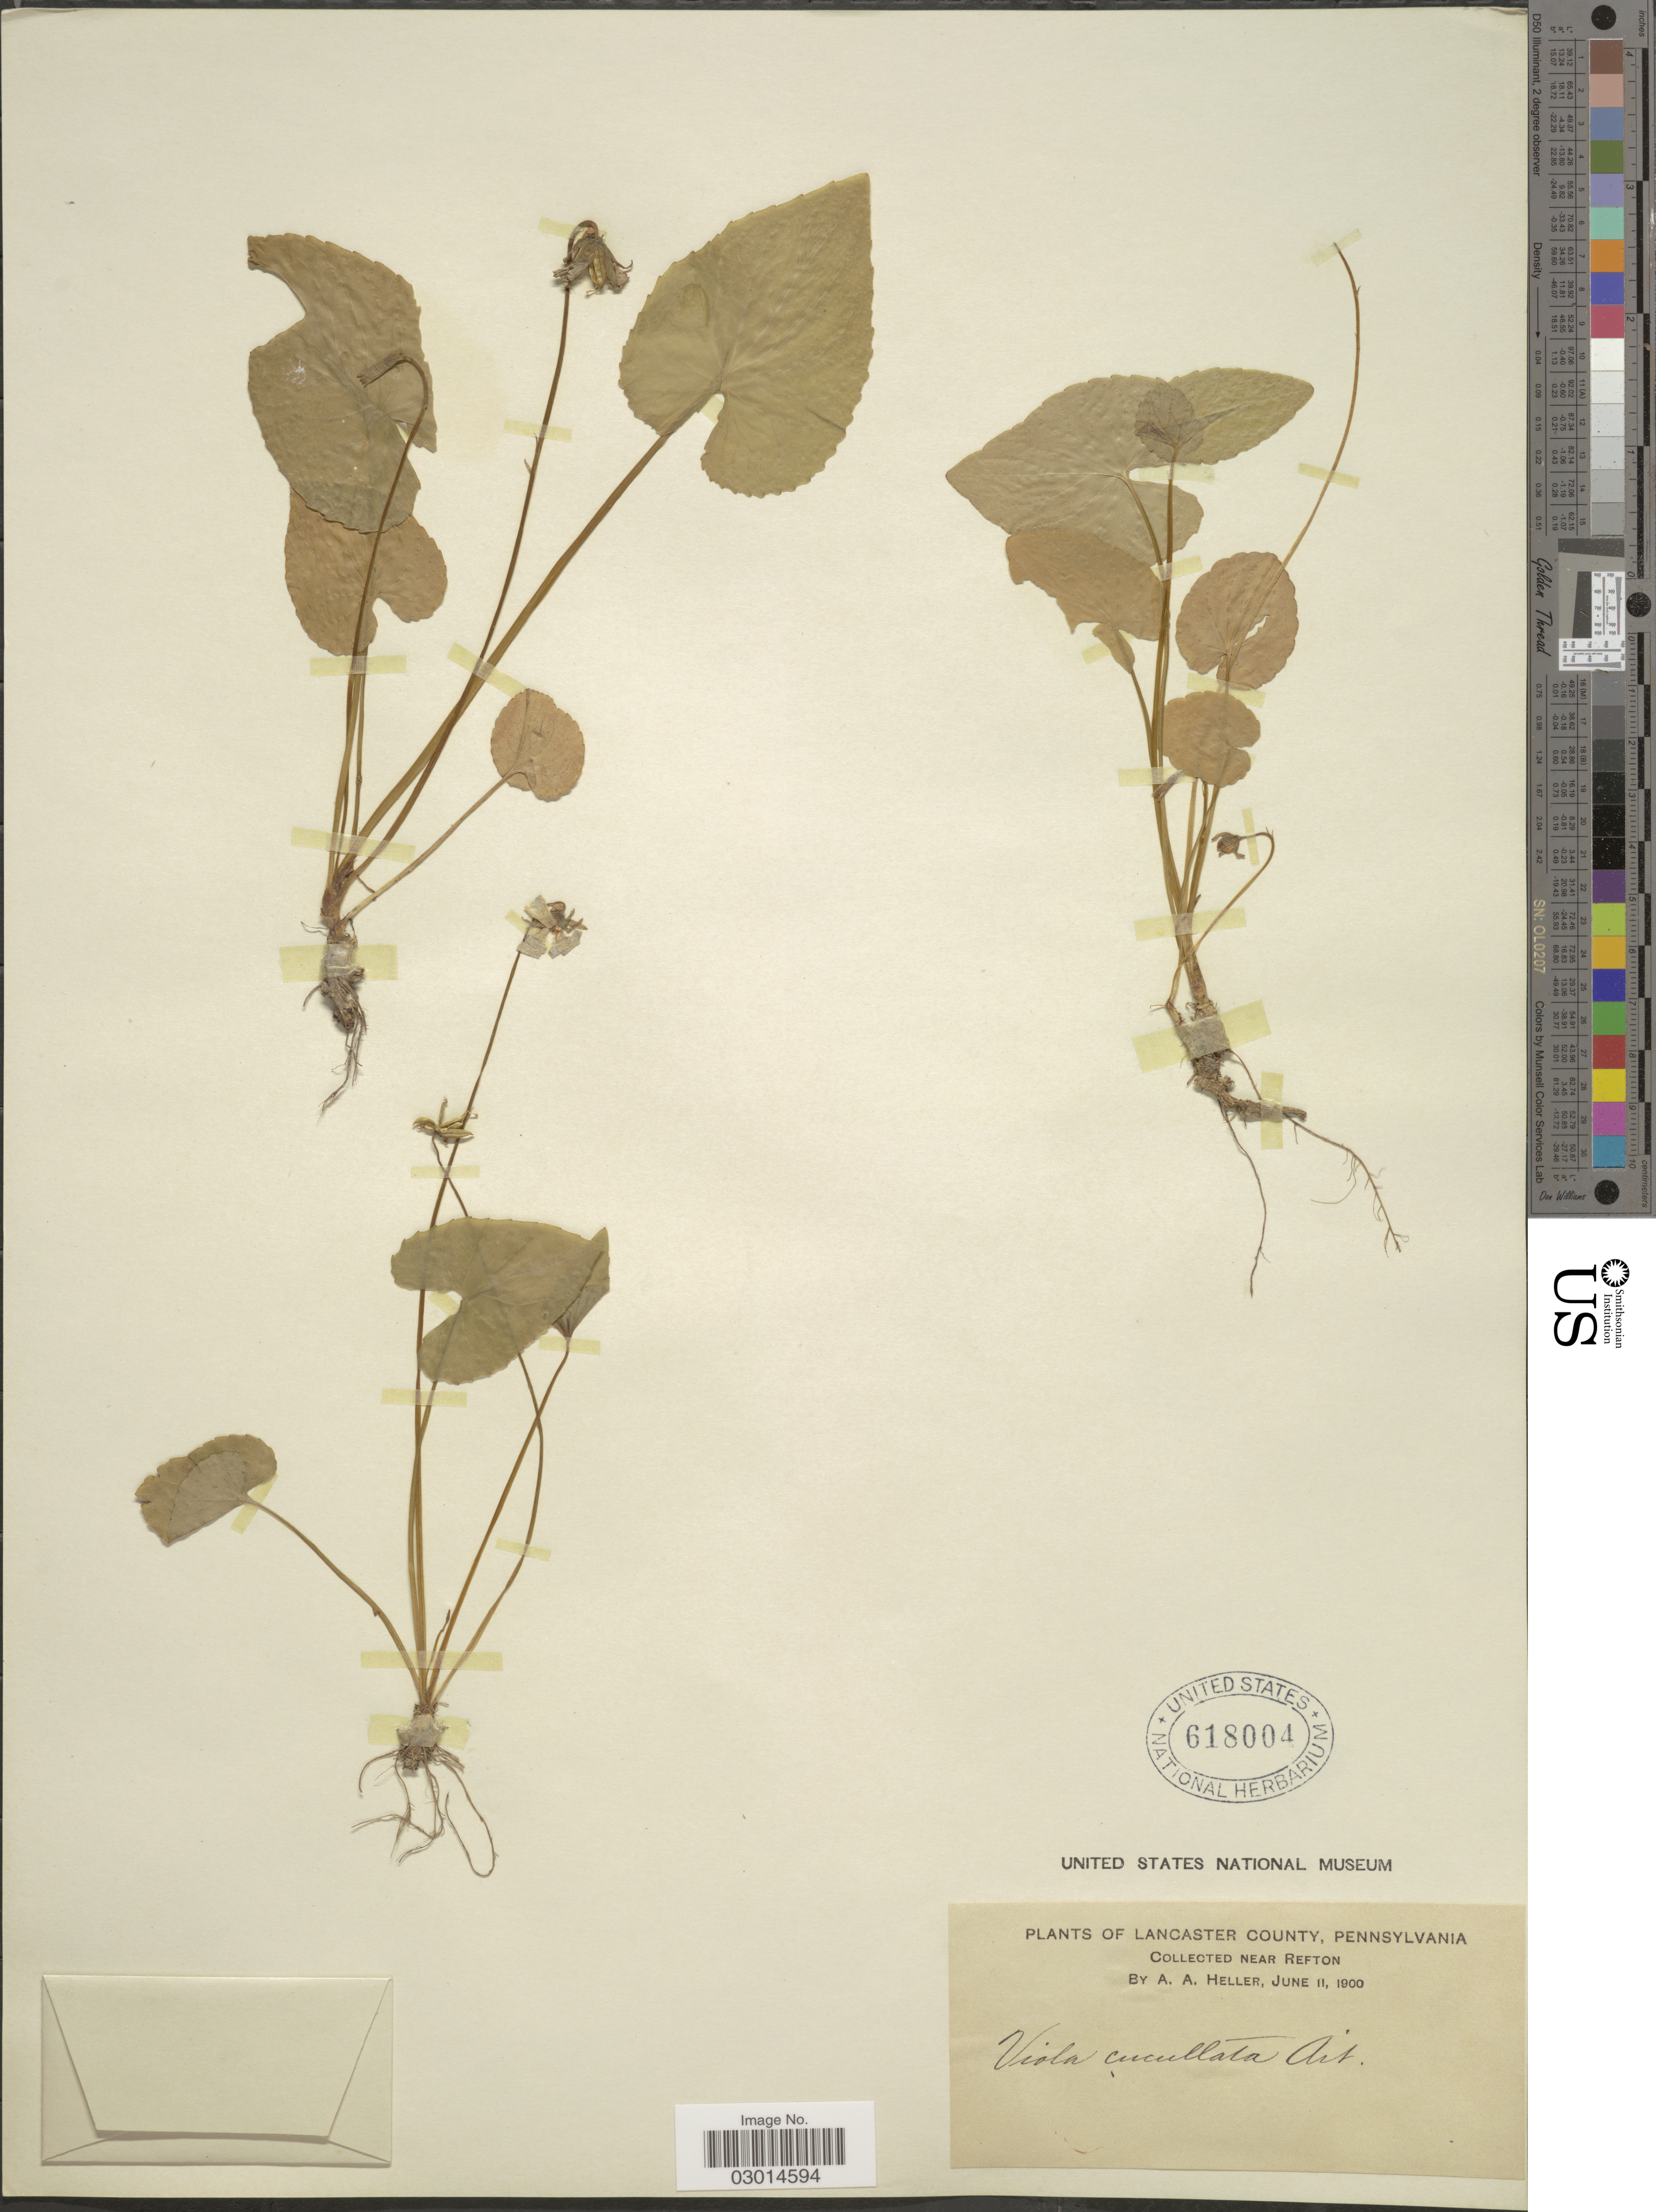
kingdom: Plantae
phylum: Tracheophyta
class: Magnoliopsida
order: Malpighiales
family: Violaceae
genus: Viola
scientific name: Viola cucullata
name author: Aiton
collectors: A. A. Heller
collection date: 1900-06-11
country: United States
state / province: Pennsylvania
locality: Lancaster County, near Refton.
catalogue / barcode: US 618004